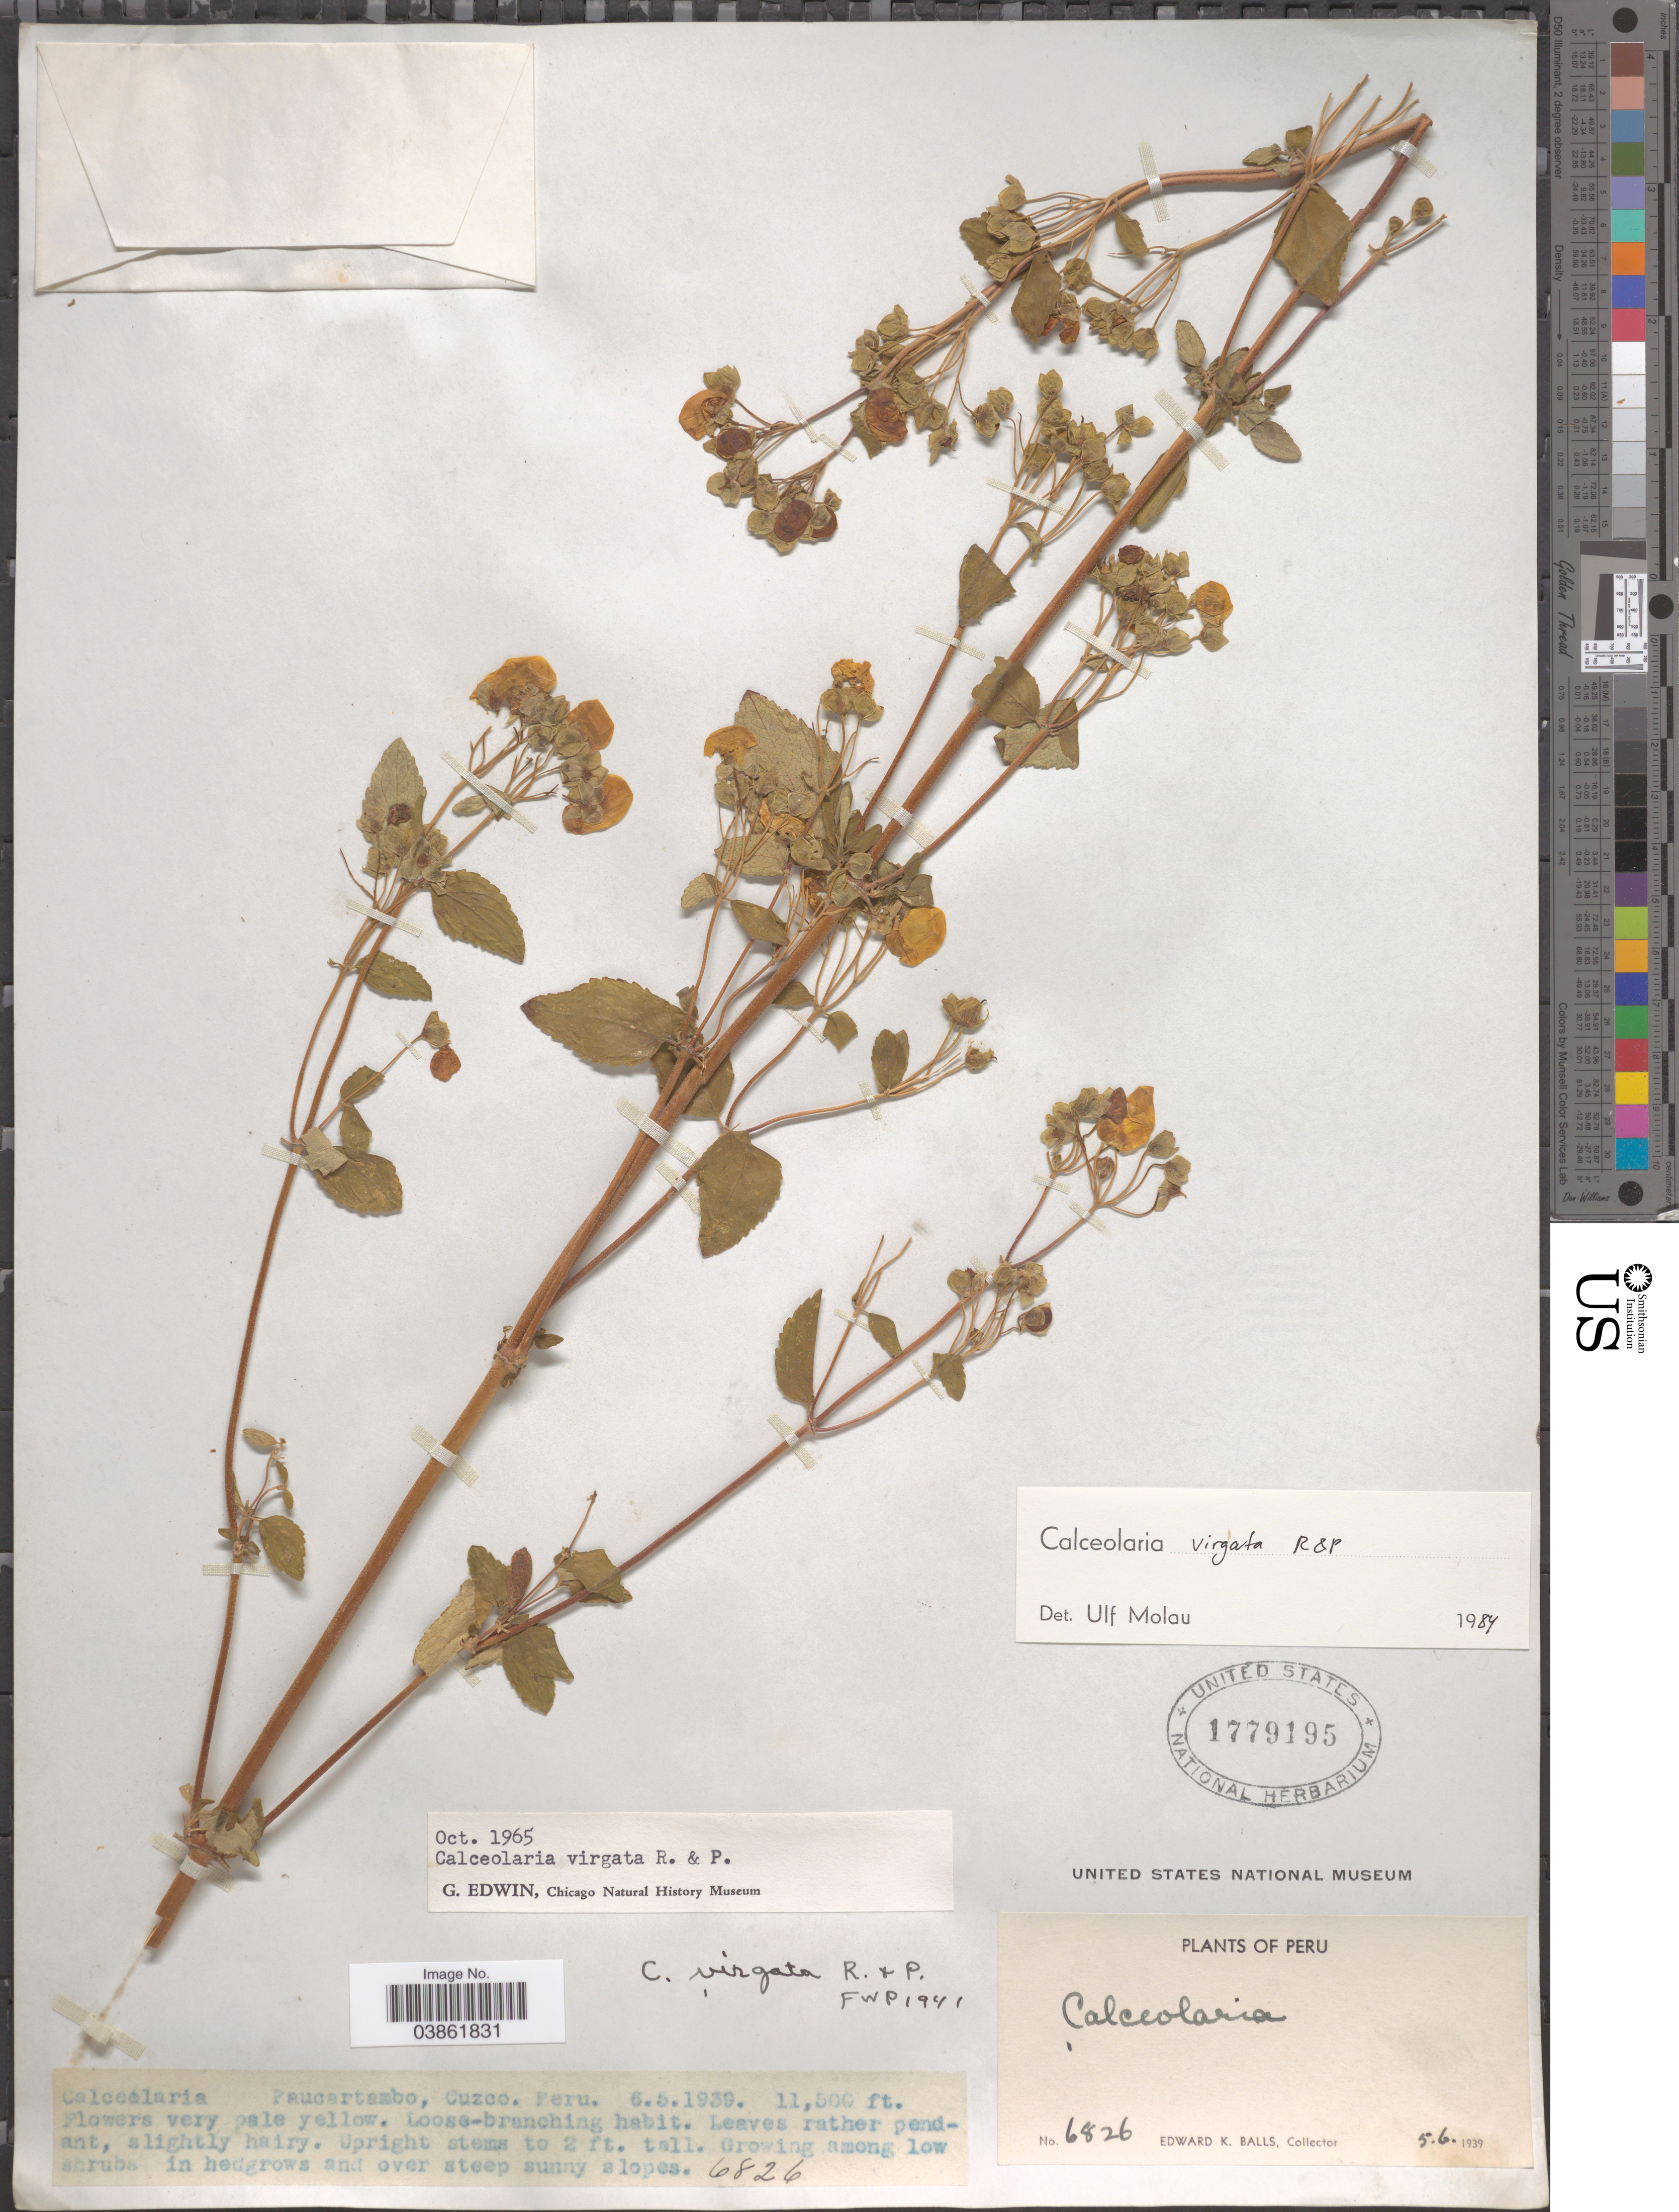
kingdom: Plantae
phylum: Tracheophyta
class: Magnoliopsida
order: Lamiales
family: Calceolariaceae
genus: Calceolaria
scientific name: Calceolaria virgata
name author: Ruiz & Pav.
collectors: E. K. Balls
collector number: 6826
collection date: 1939-05-06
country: Peru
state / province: Cusco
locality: Paucartambo, Cuzco.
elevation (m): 3505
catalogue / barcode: US 1779195